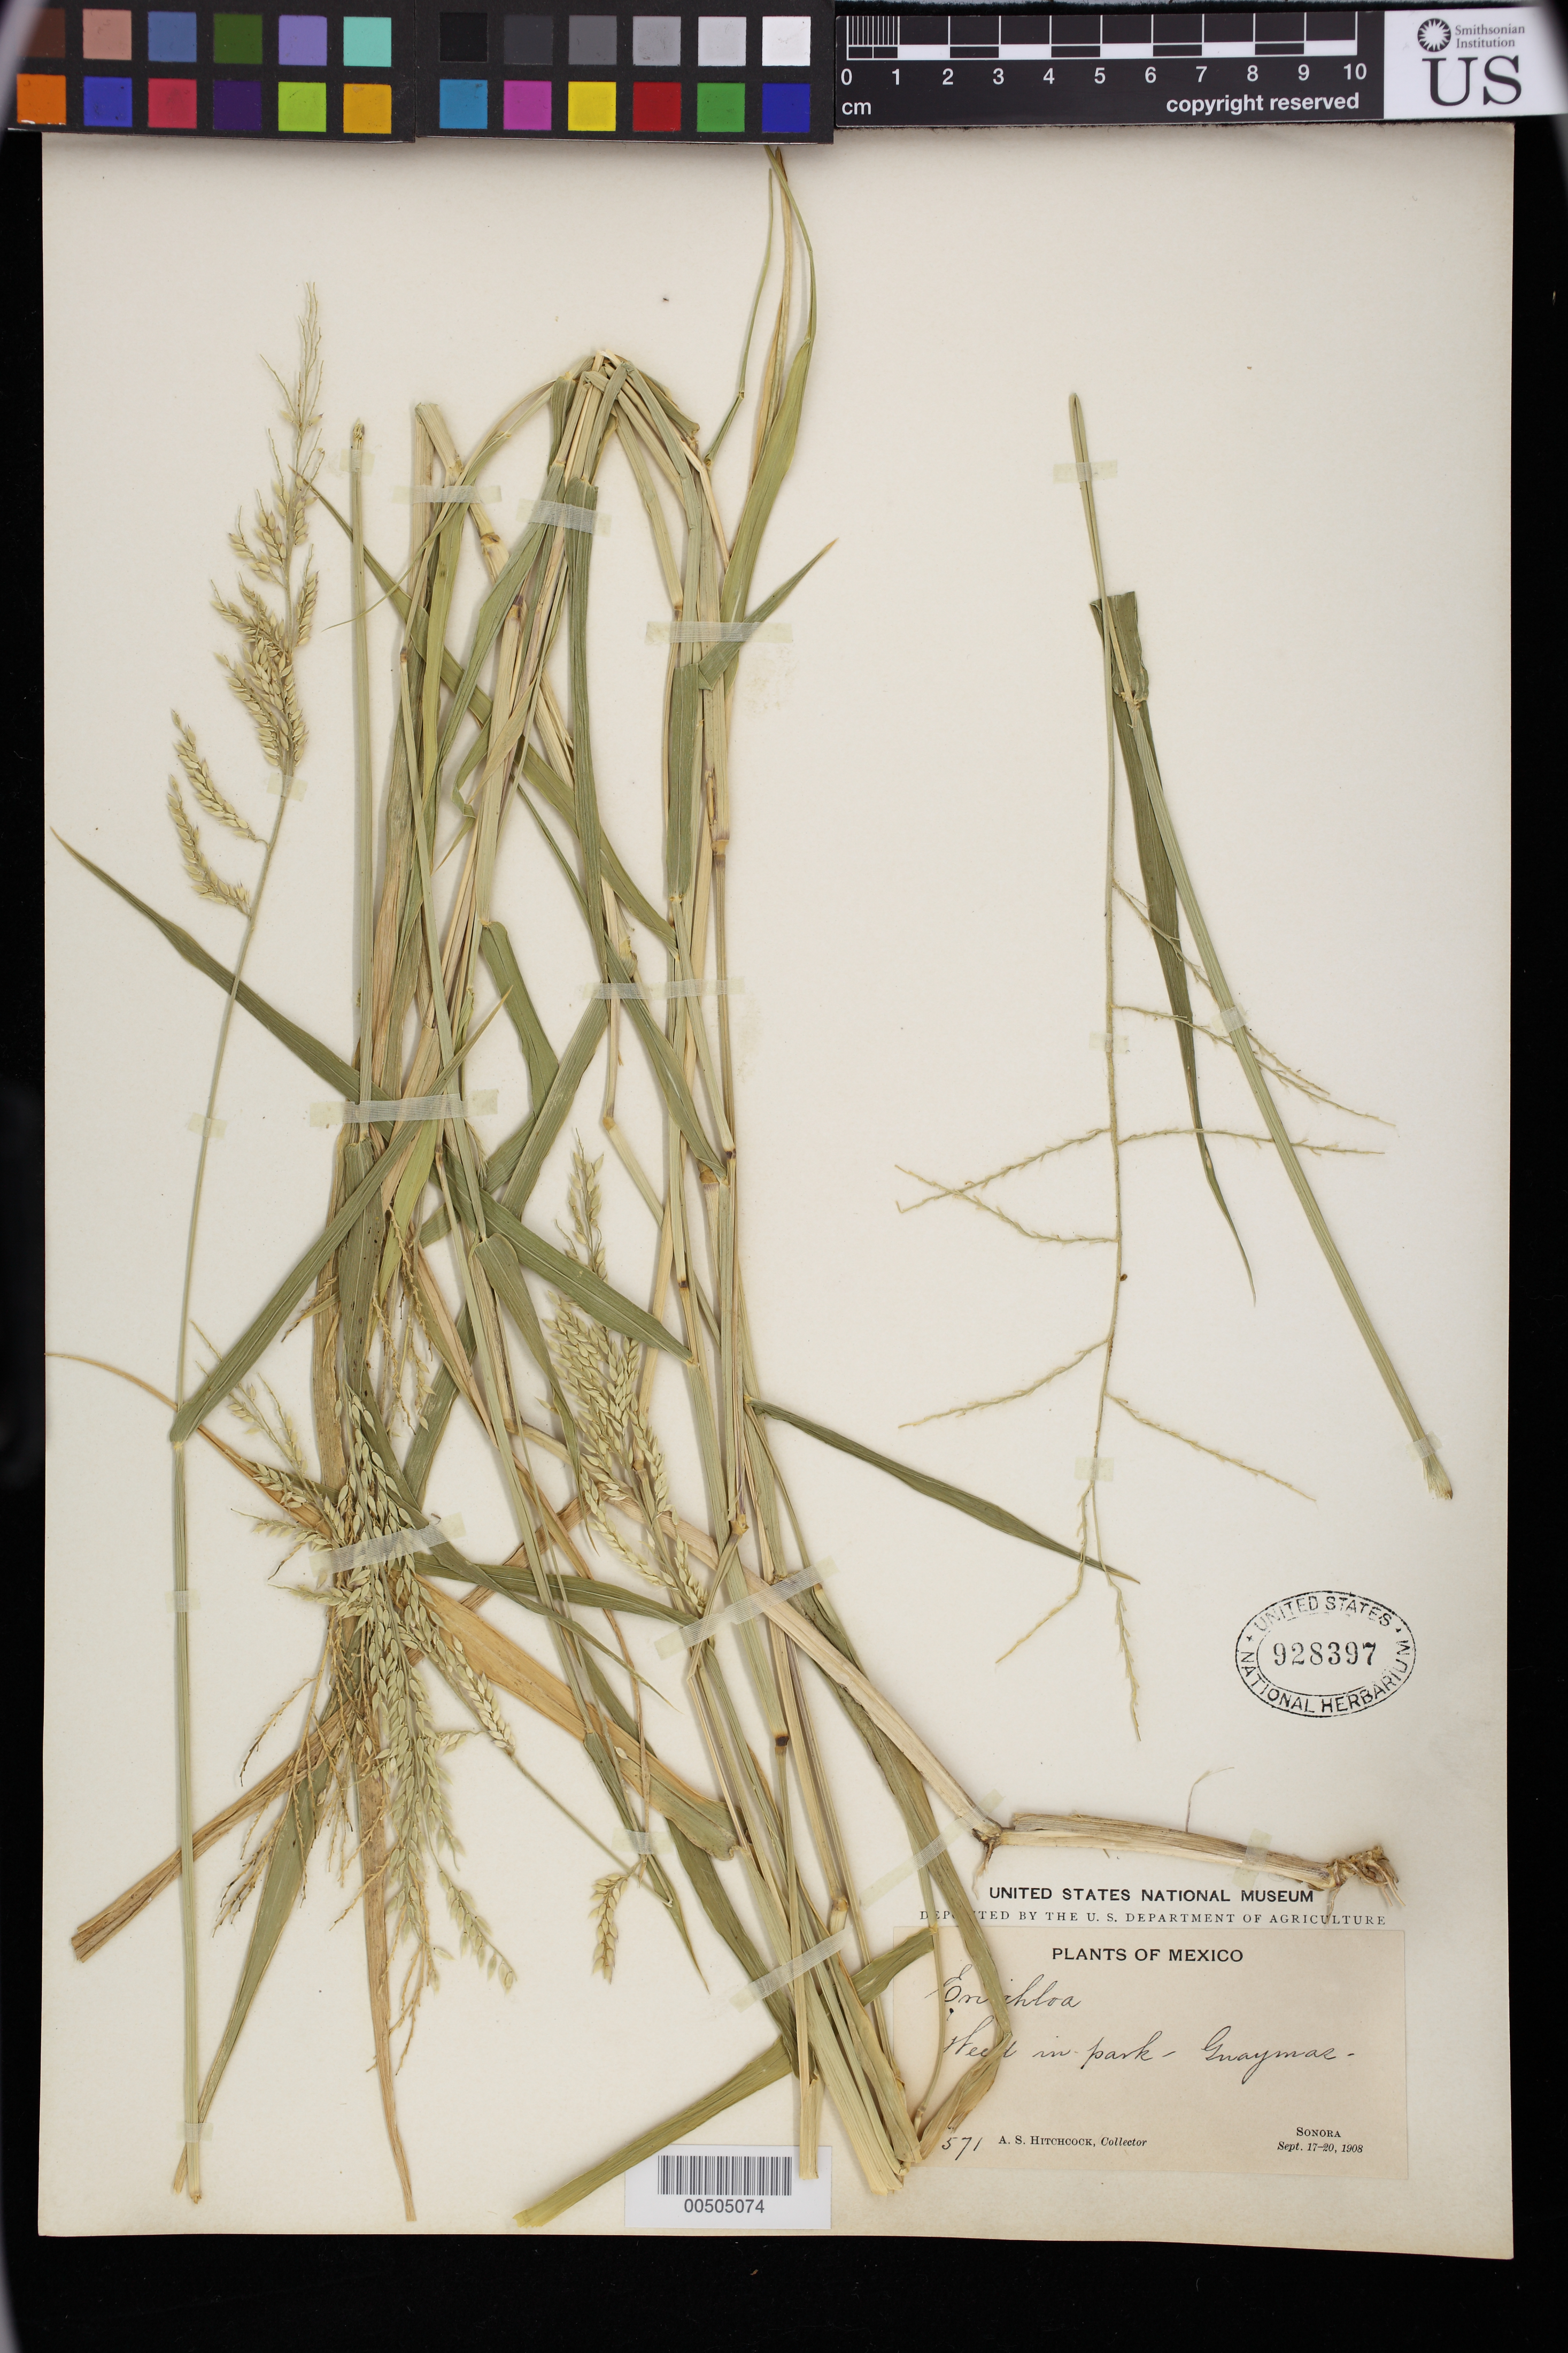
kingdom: Plantae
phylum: Tracheophyta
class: Liliopsida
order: Poales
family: Poaceae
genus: Eriochloa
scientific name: Eriochloa gracilis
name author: (E. Fourn.) E. Hitchc.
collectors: A. S. Hitchcock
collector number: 3571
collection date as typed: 17 Sep 1908 to 20 Sep 1908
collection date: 1908-09-17/1908-09-20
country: Mexico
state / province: Sonora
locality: Guaymas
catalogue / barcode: US 928397